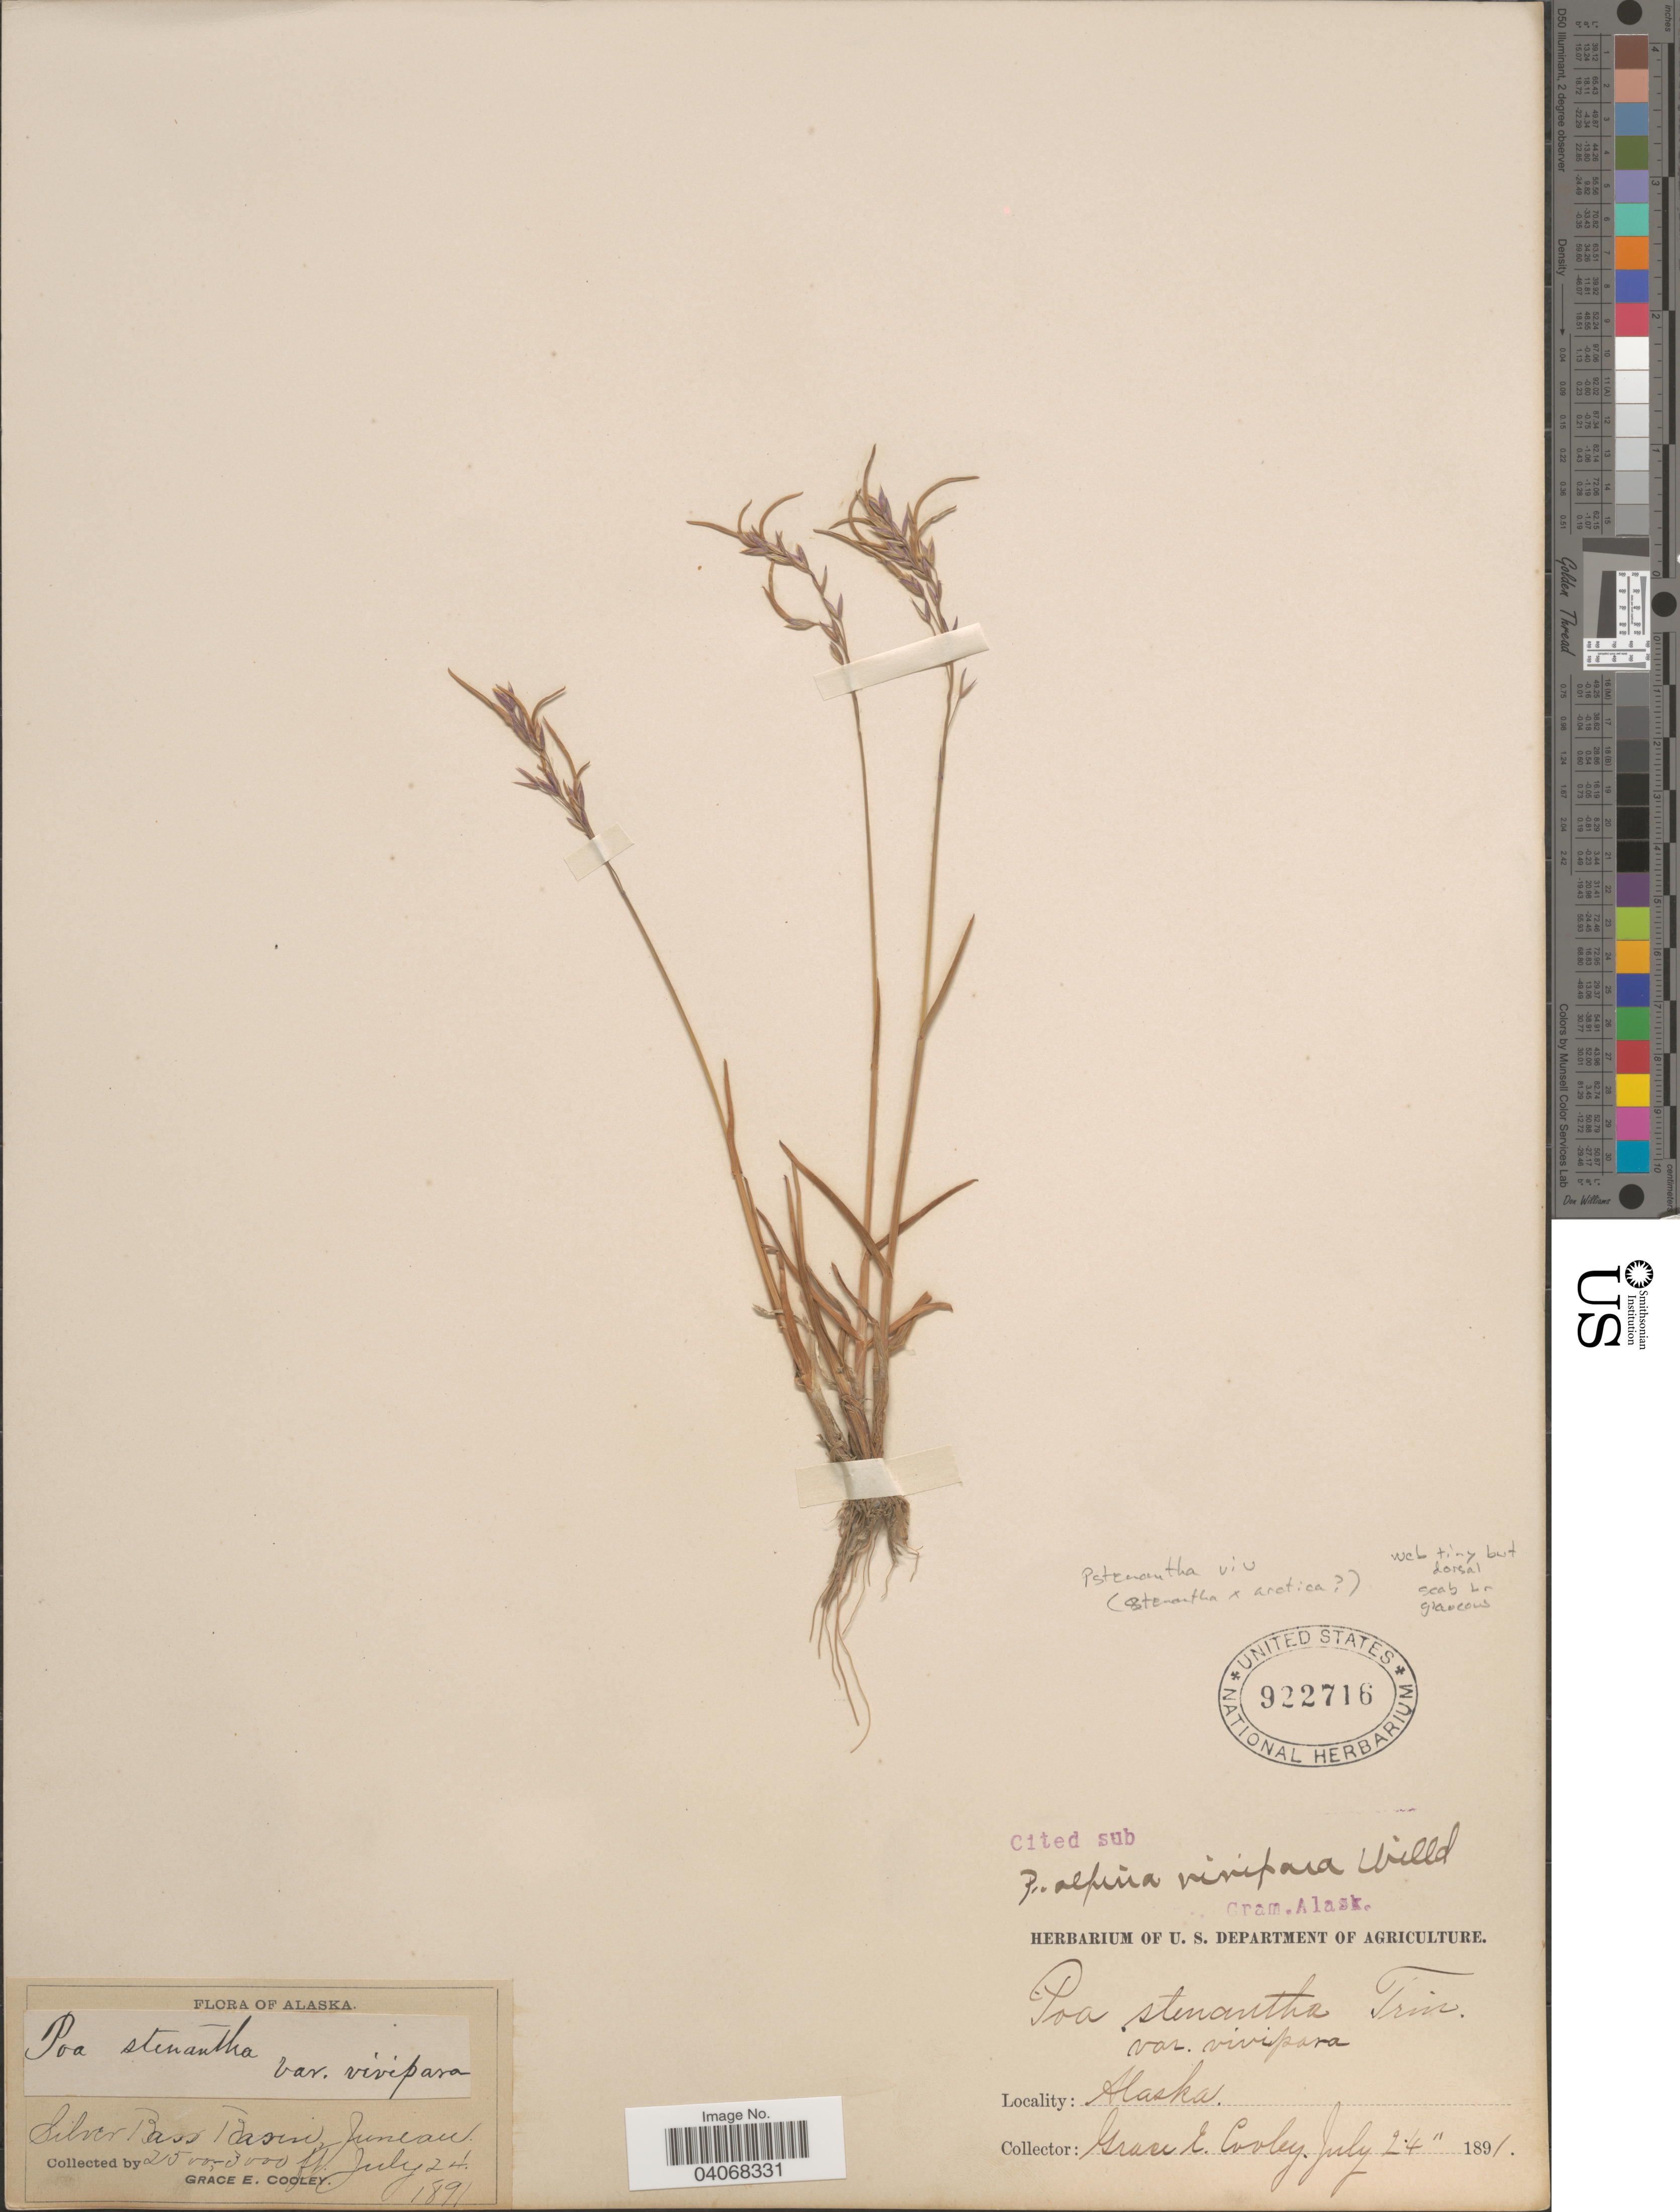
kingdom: Plantae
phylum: Tracheophyta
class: Liliopsida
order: Poales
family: Poaceae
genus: Poa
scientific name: Poa stenantha var. vivipara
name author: Trin.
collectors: G. E. Cooley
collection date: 1891-07-24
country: United States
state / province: Alaska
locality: Silver Bass Basin, Juneau.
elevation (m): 762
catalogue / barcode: US 922716